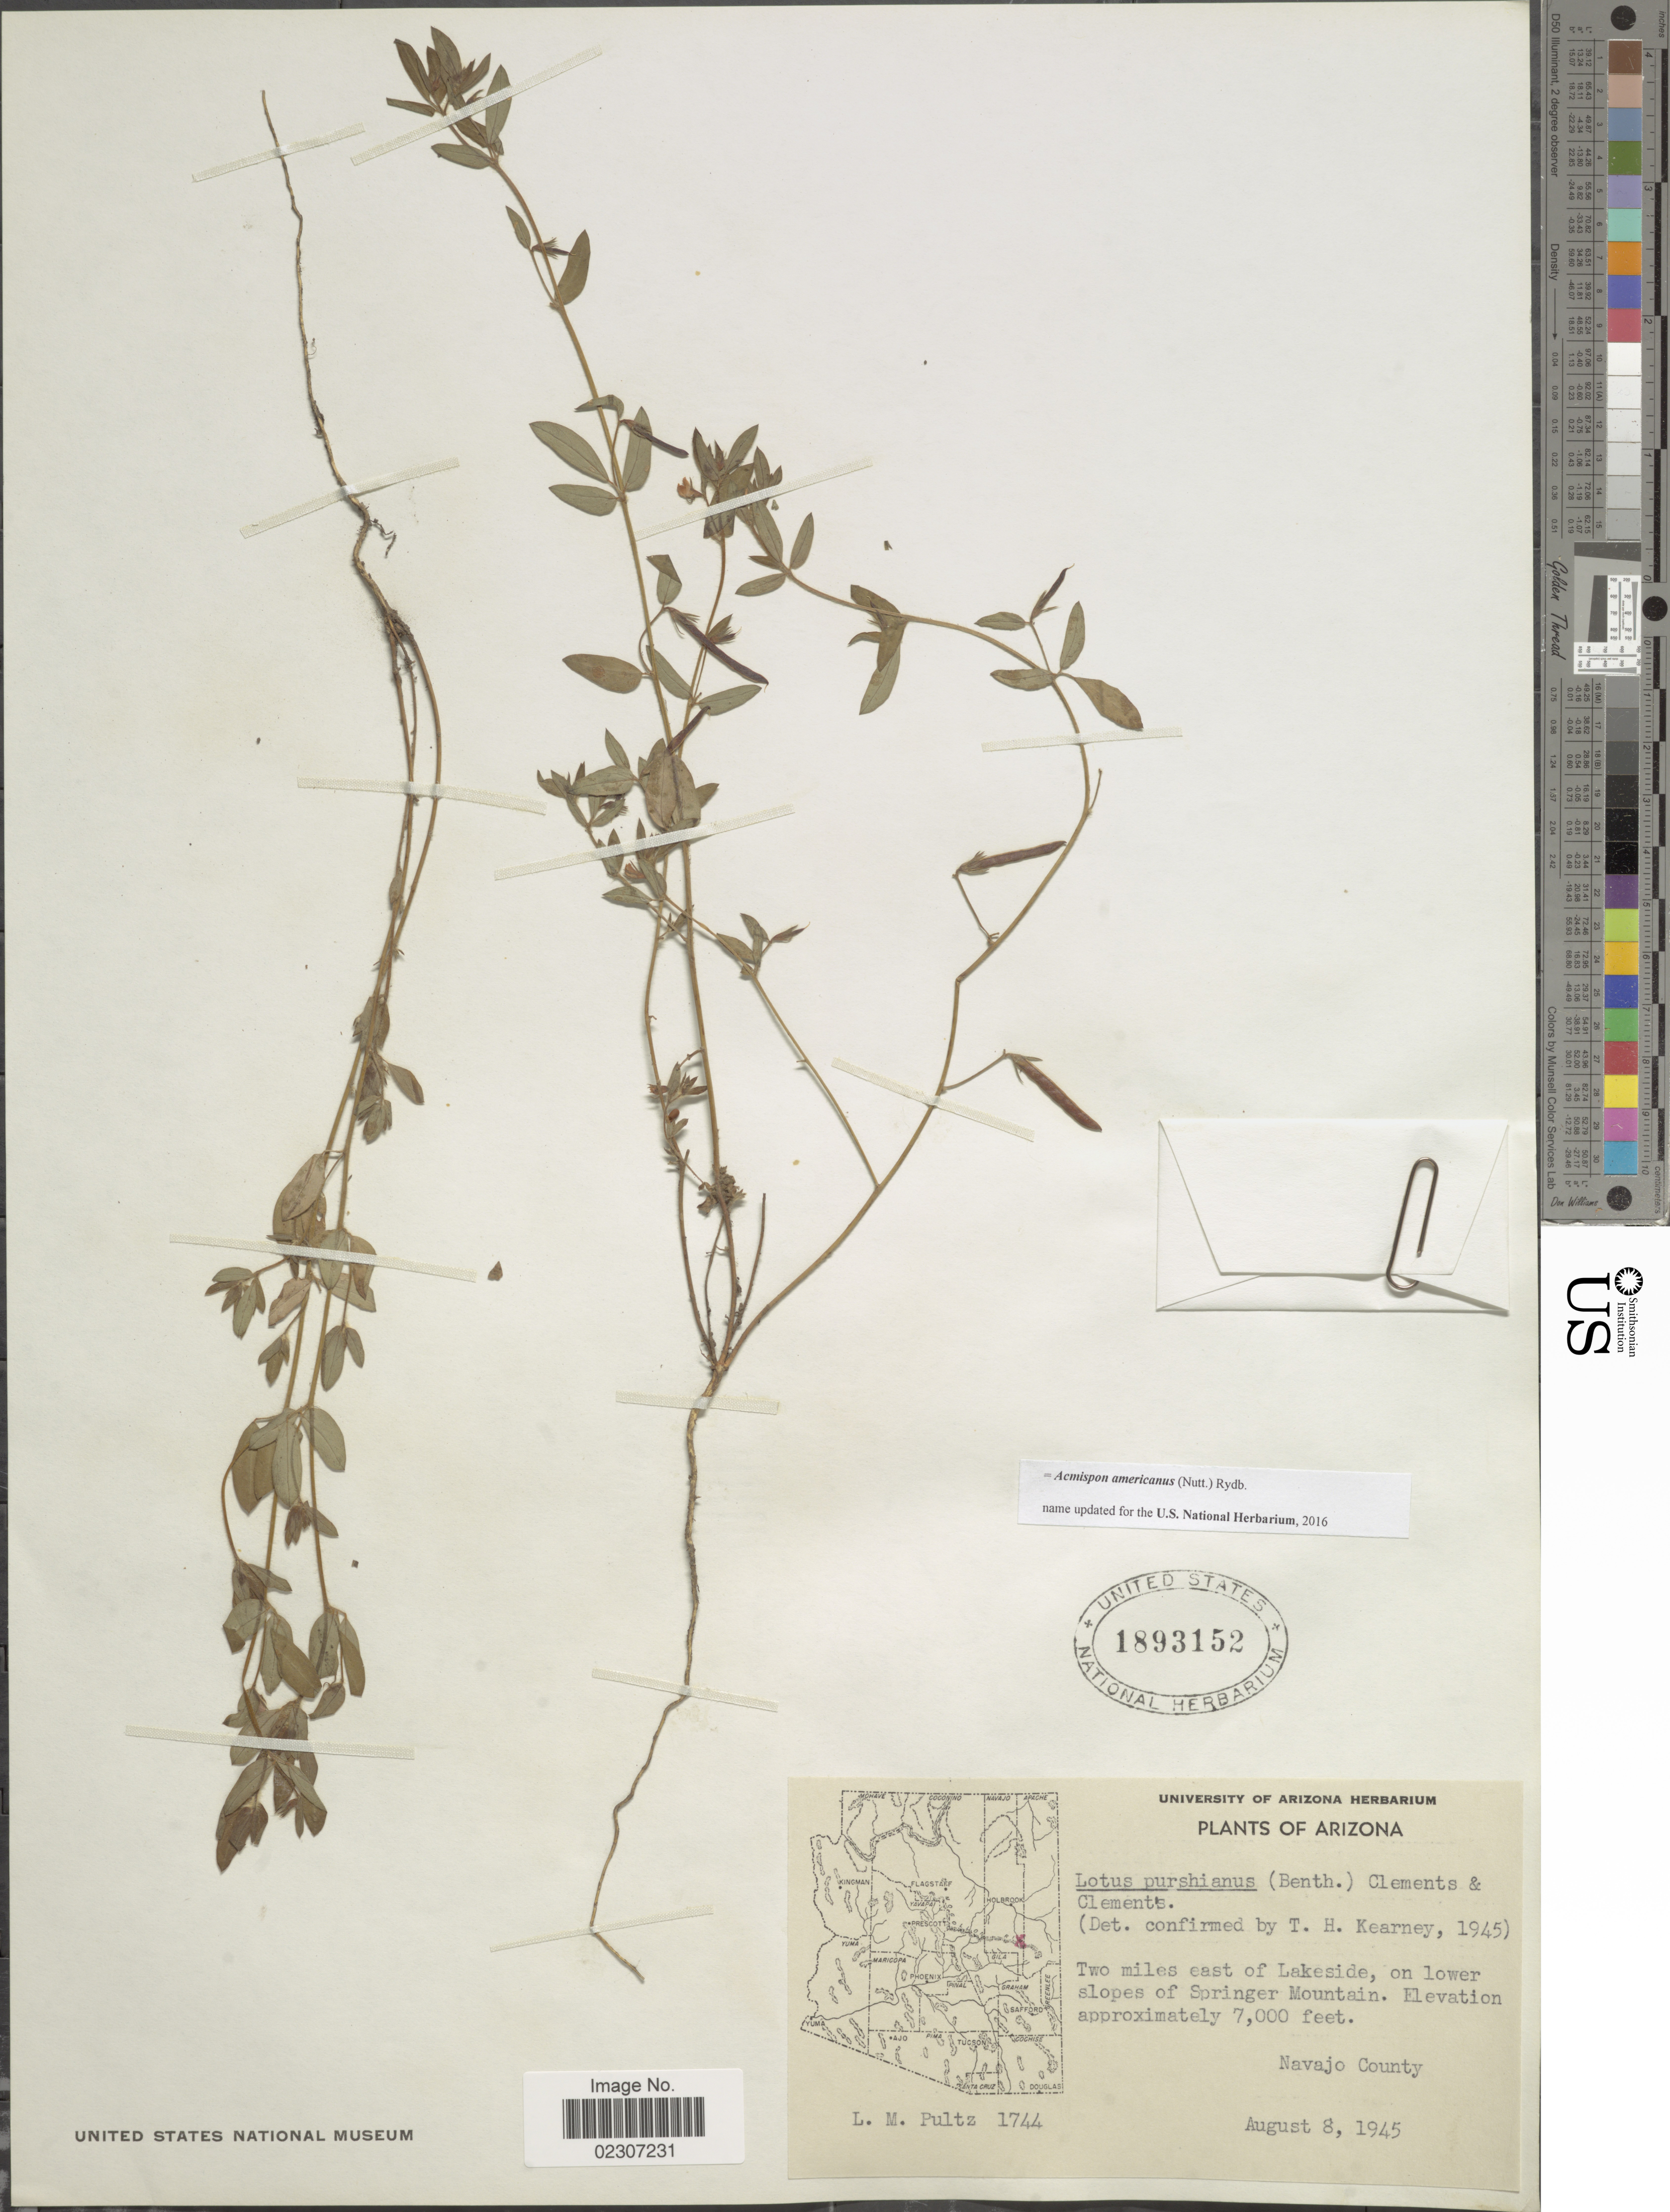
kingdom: Plantae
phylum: Tracheophyta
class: Magnoliopsida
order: Fabales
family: Fabaceae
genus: Acmispon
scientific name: Acmispon americanus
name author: (Nutt.) Rydb.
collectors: L. Pultz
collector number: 1744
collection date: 1945-08-08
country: United States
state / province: Arizona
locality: Arizona, Two miles east of Lakeside, on lower slopes of Springer Mountain,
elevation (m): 2134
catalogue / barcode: US 1893152